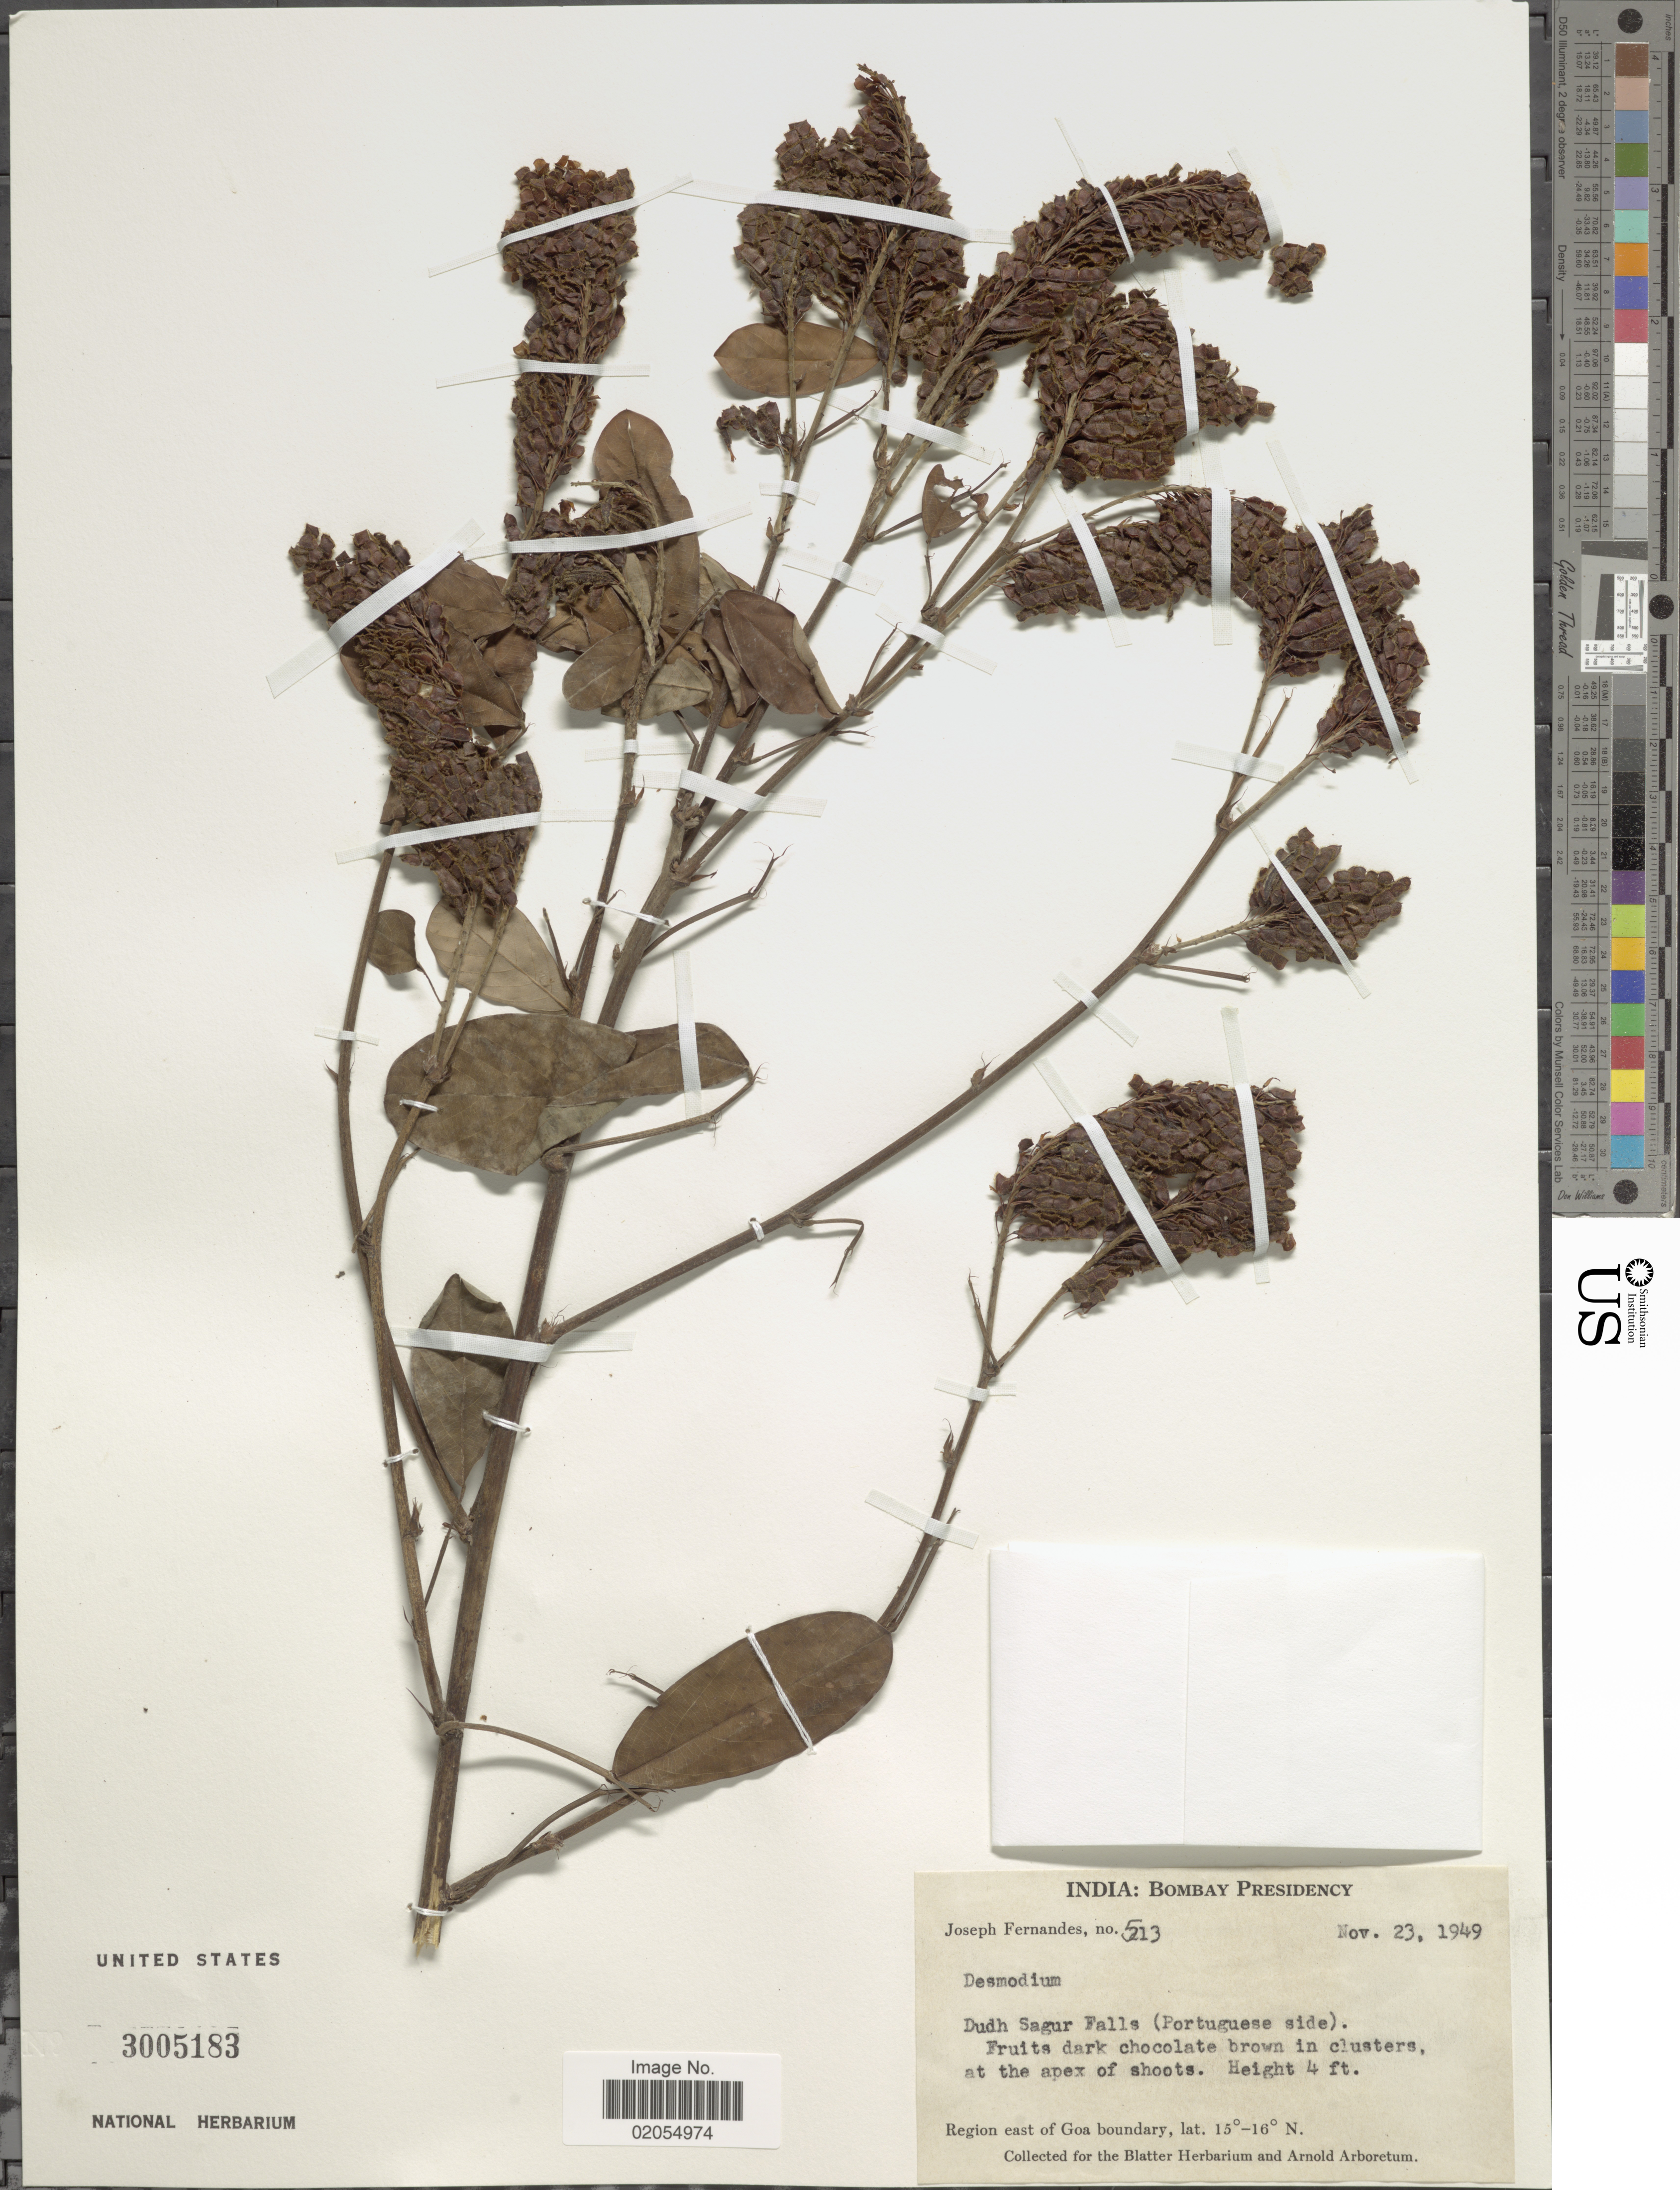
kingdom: Plantae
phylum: Tracheophyta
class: Magnoliopsida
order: Fabales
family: Fabaceae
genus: Grona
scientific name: Grona heterocarpos var. strigosa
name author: (Meeuwen) H. Ohashi & K. Ohashi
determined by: Strong, Mark T., (BOT), Smithsonian Institution - National Museum of Natural History (UNITED STATES)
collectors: J. Fernandes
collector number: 513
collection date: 1949-11-23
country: India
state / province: Goa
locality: Dudh Sagur Falls (Portuguese side) Region east of Goa Boundary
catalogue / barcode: US 3005183